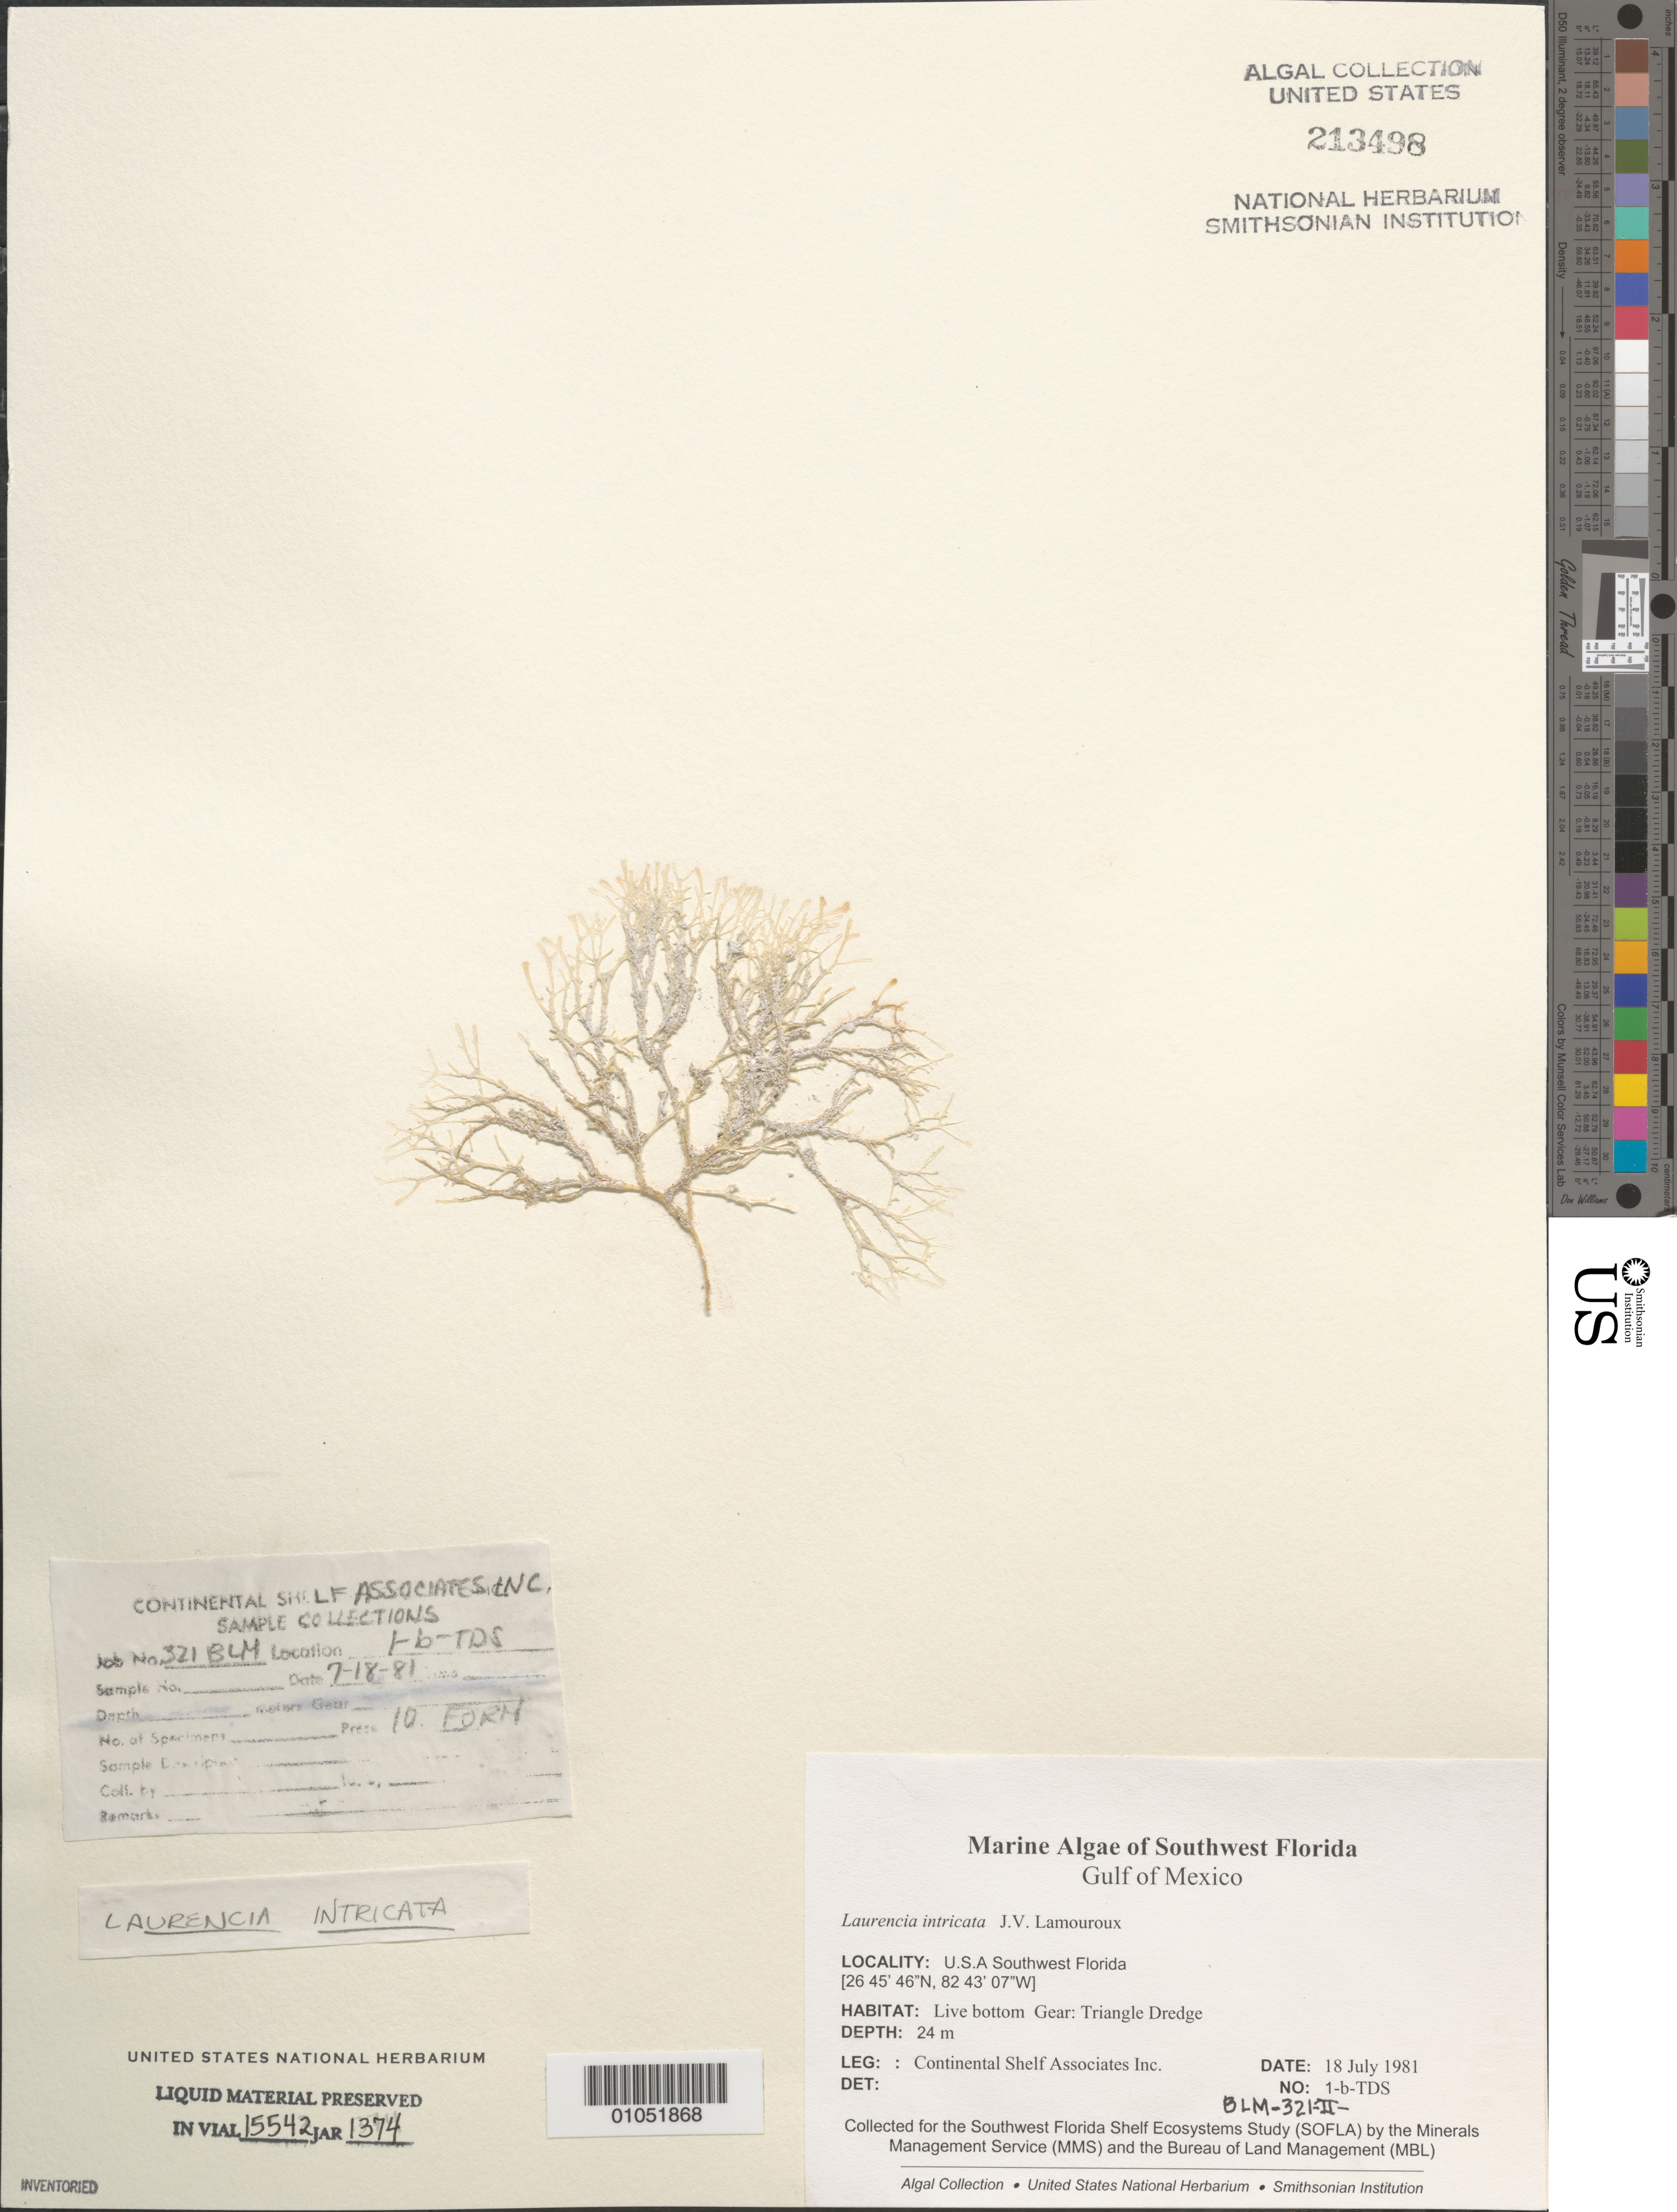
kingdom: Plantae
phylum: Rhodophyta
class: Florideophyceae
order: Ceramiales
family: Rhodomelaceae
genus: Laurencia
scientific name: Laurencia intricata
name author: J.V.Lamouroux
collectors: Continental Shelf Associates for the MMS/BLM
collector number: BLM-321-II-1-B-TDS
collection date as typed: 18 Jul 1981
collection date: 1981-07-18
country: United States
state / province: Florida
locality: Gulf of Mexico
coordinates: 26 45'46"N, 82 43'07"W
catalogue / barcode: US 213498